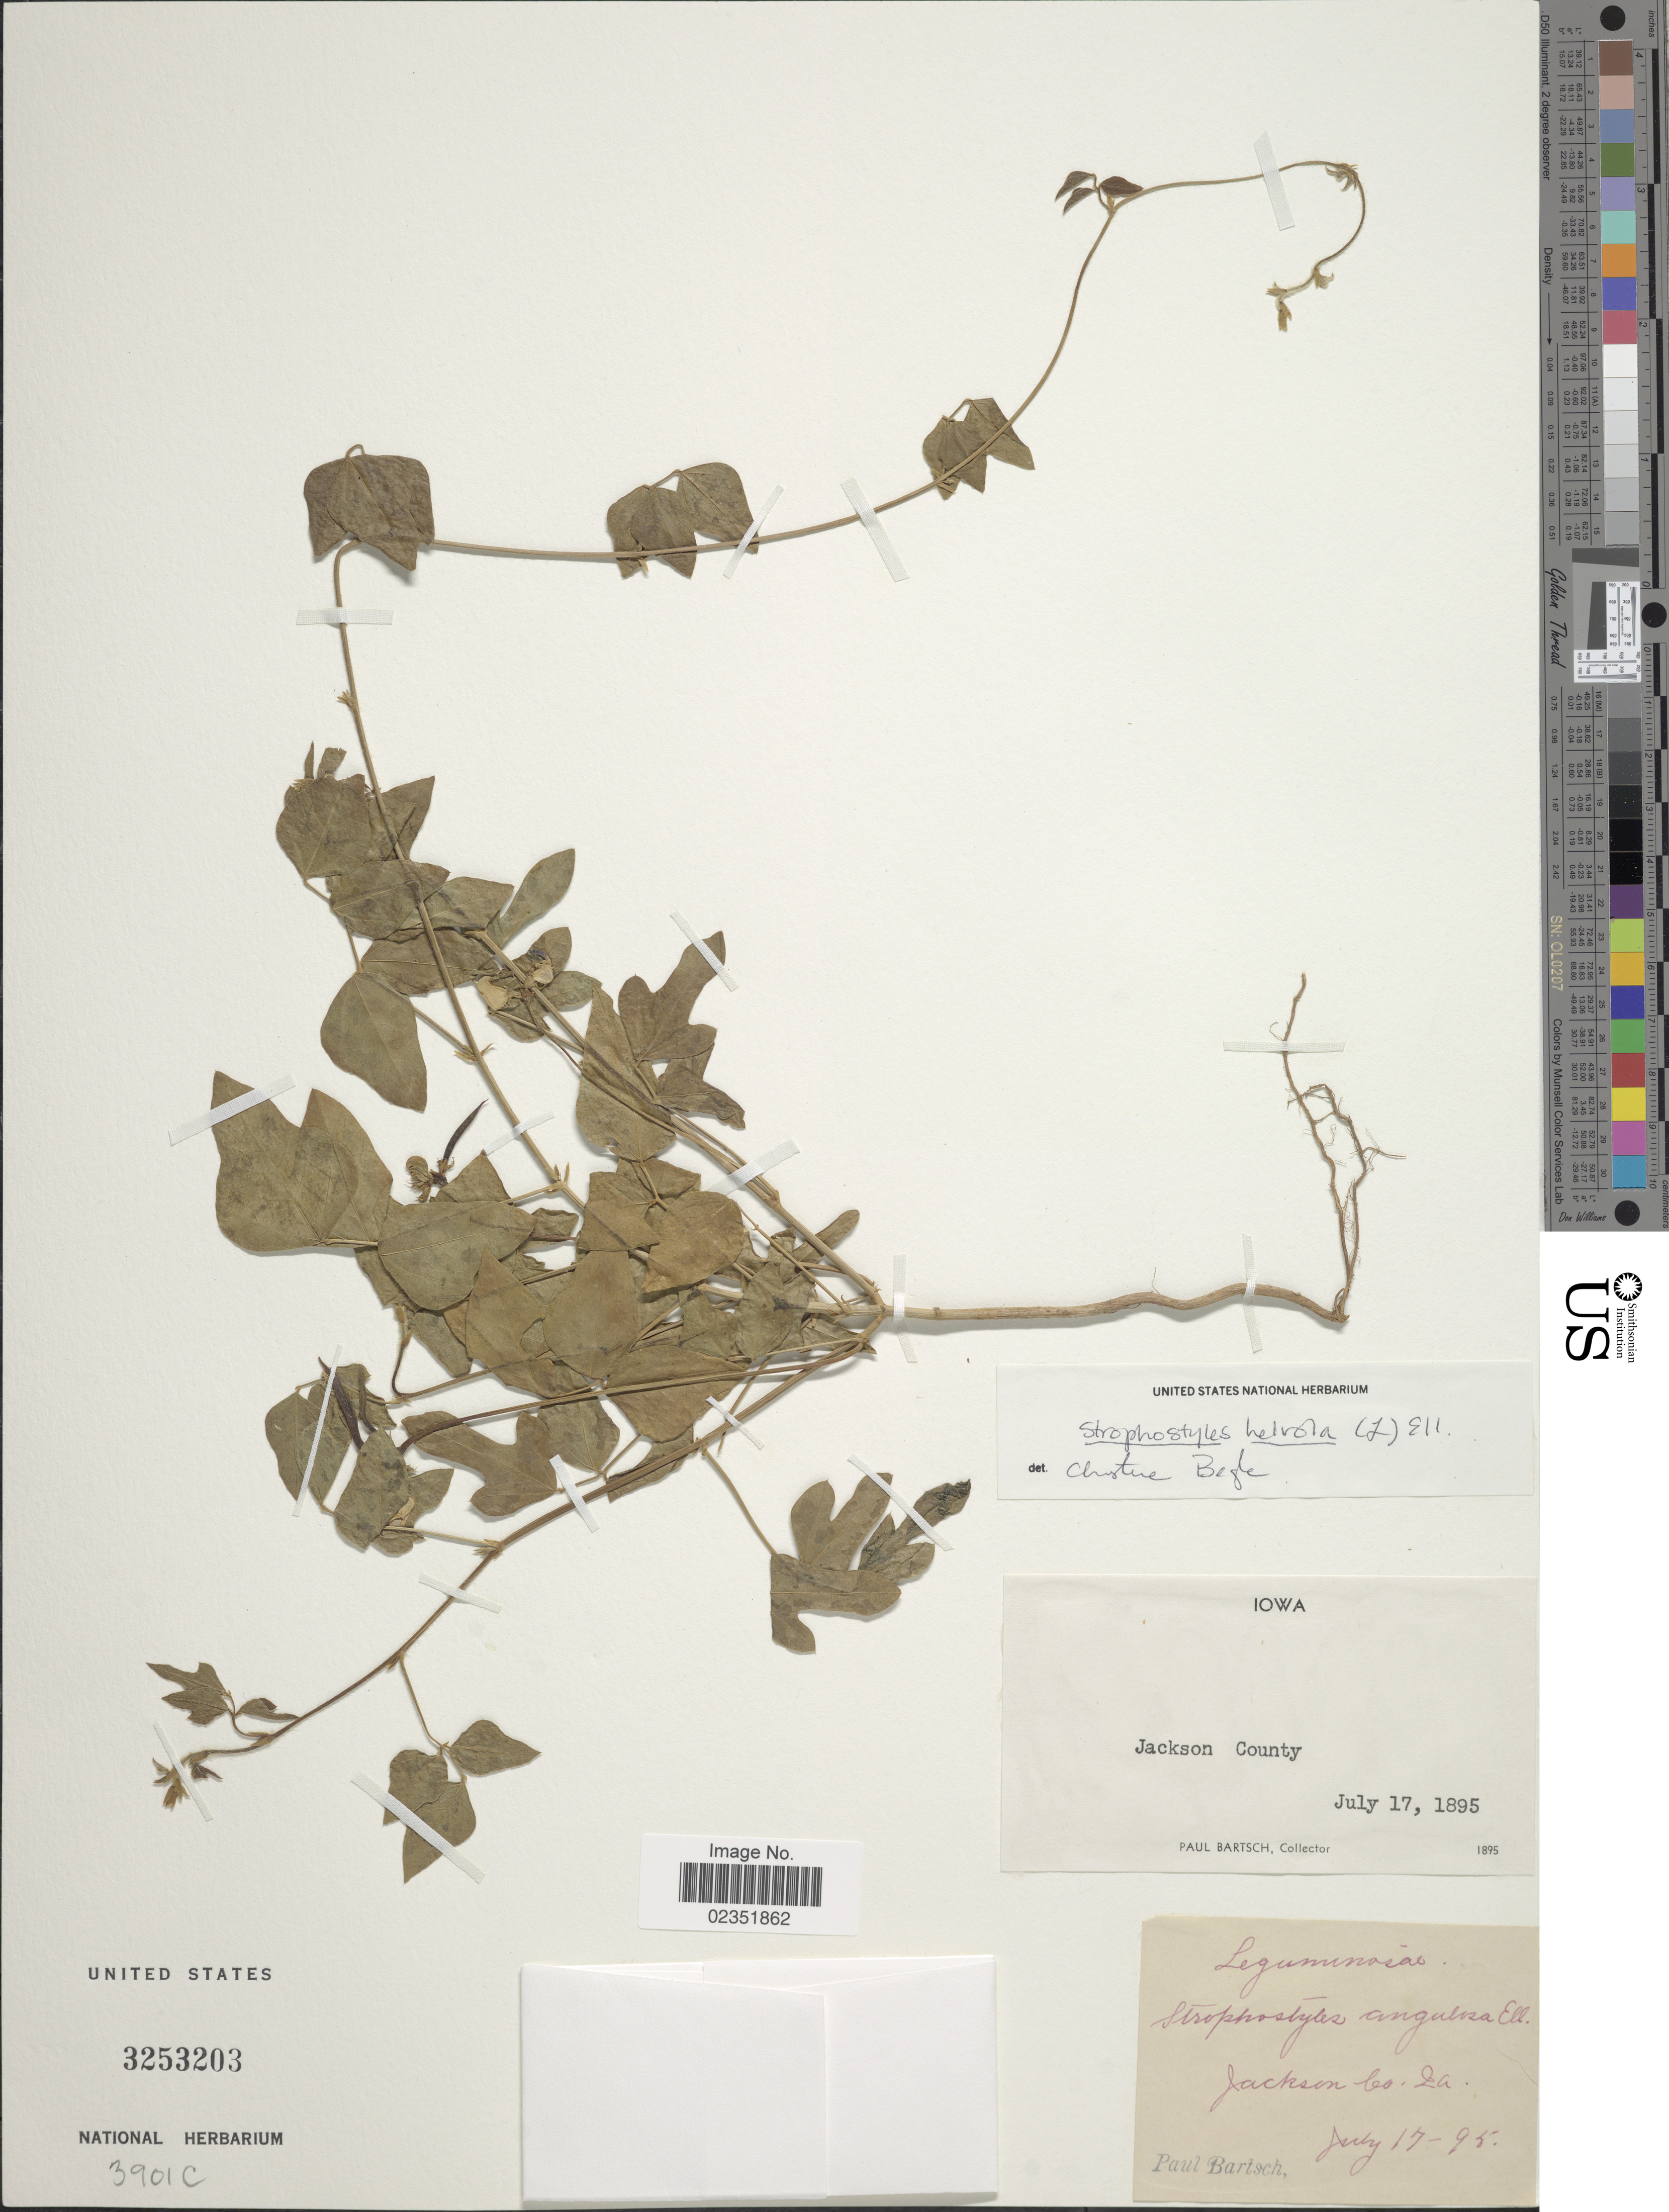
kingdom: Plantae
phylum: Tracheophyta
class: Magnoliopsida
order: Fabales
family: Fabaceae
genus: Strophostyles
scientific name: Strophostyles helvola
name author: (L.) Elliott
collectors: P. Bartsch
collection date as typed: Transcribed d/m/y: 17/7/95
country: United States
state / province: Iowa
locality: Jackson County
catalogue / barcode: US 3253203